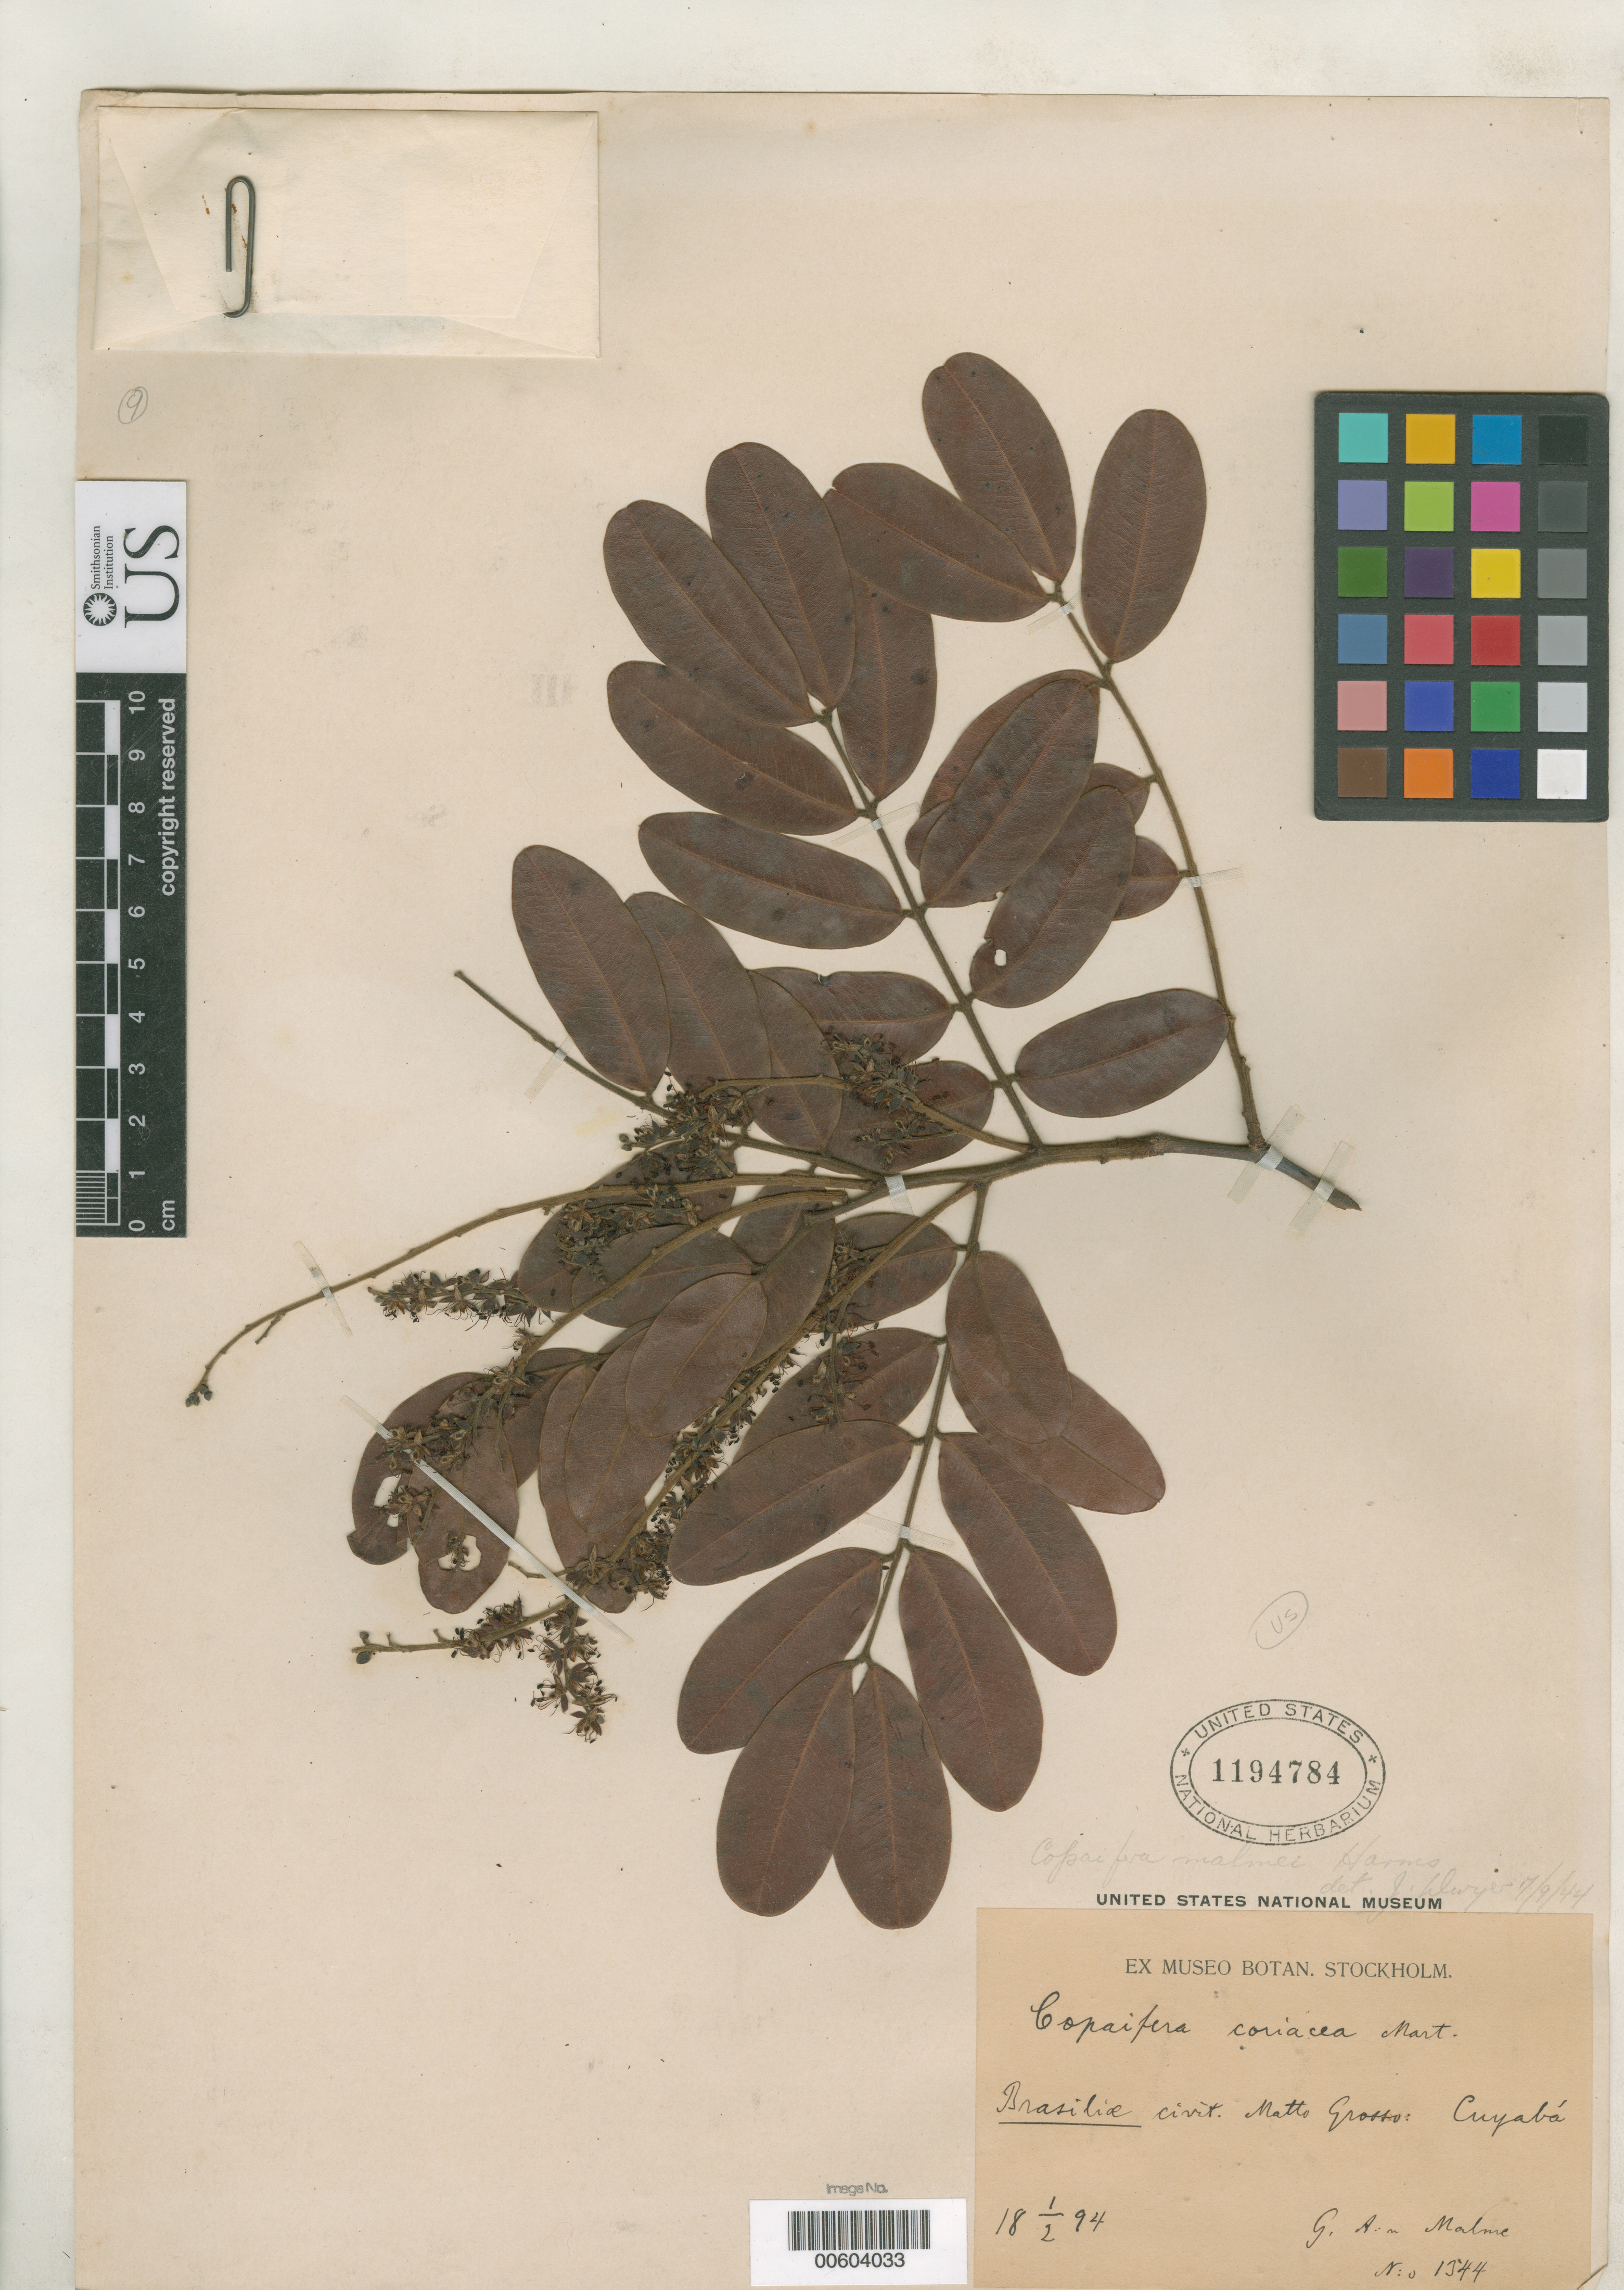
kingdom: Plantae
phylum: Tracheophyta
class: Magnoliopsida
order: Fabales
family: Fabaceae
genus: Copaifera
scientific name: Copaifera malmei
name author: Harms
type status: Isotype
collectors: G. O. A. Malme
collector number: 1344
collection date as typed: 01 Feb 1894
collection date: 1894-02-01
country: Brazil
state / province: Mato Grosso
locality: Cuyaba.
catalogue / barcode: US 1194784